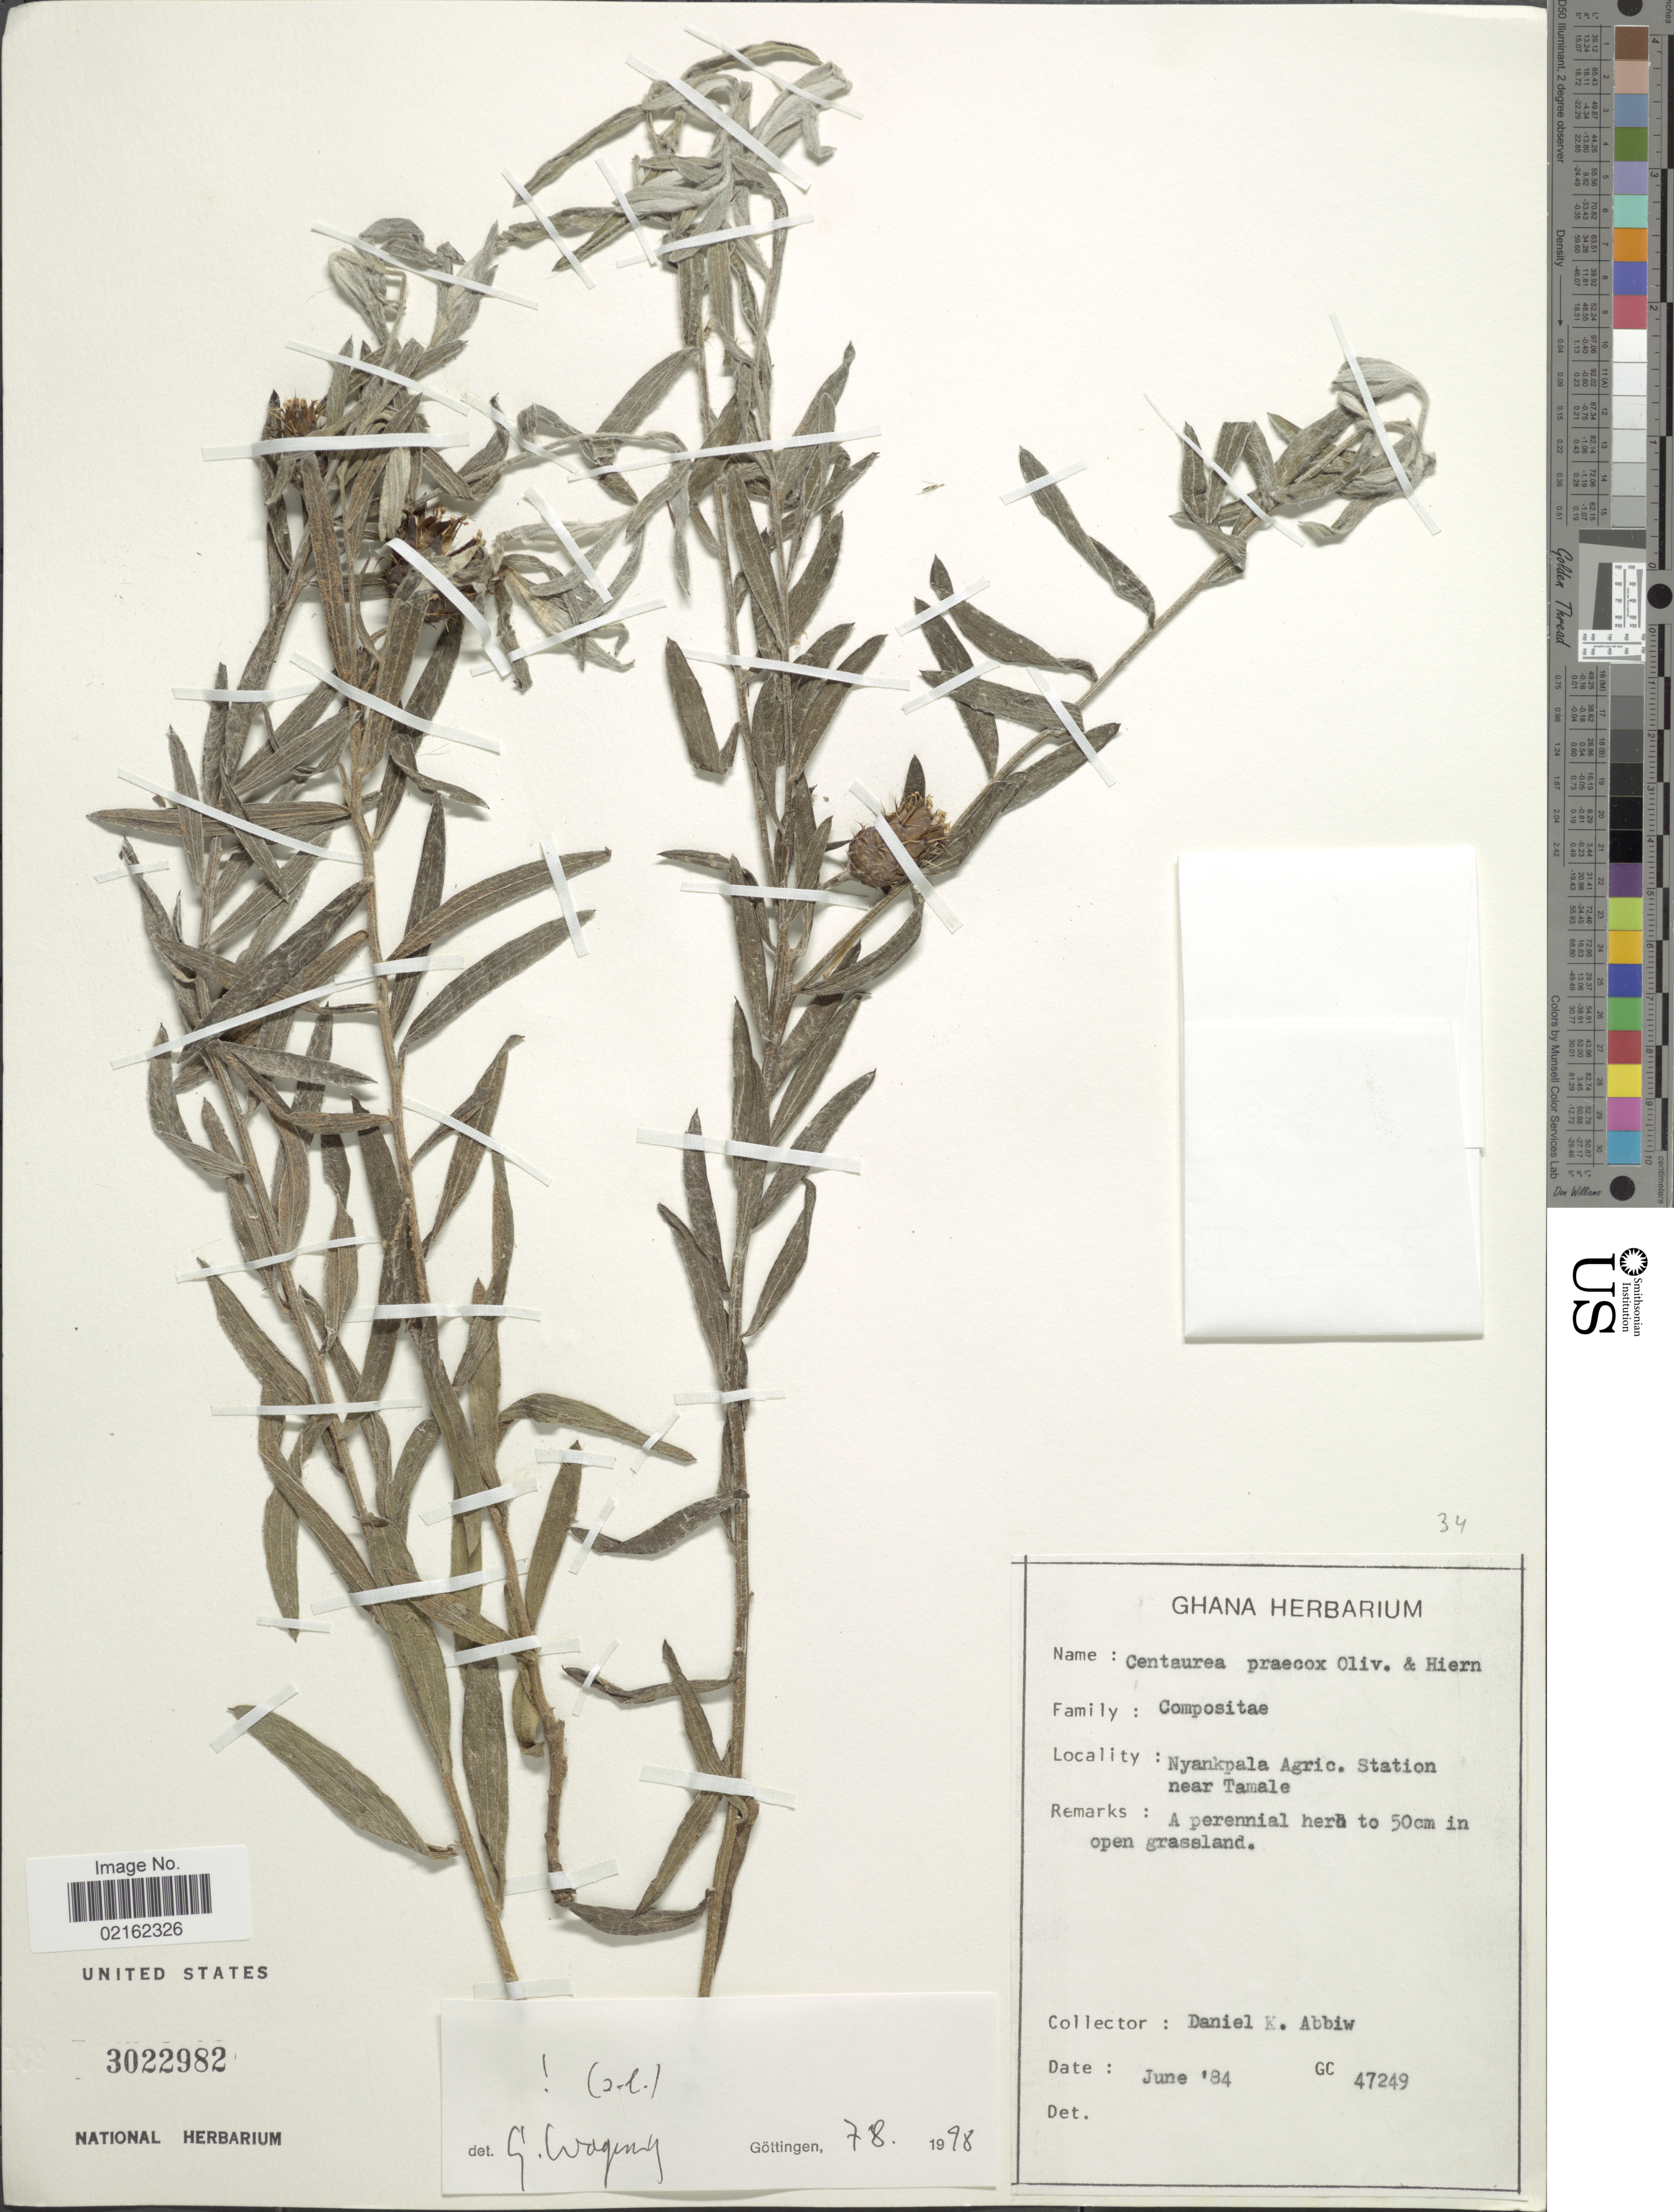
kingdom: Plantae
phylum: Tracheophyta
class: Magnoliopsida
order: Asterales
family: Asteraceae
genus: Centaurea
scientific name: Centaurea praecox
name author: Oliv. & Hiern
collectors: D. K. Abbiw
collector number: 47249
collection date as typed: Transcribed d/m/y: /6/84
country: Ghana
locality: Nyankpala Agric. Station near Tamale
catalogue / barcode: US 3022982